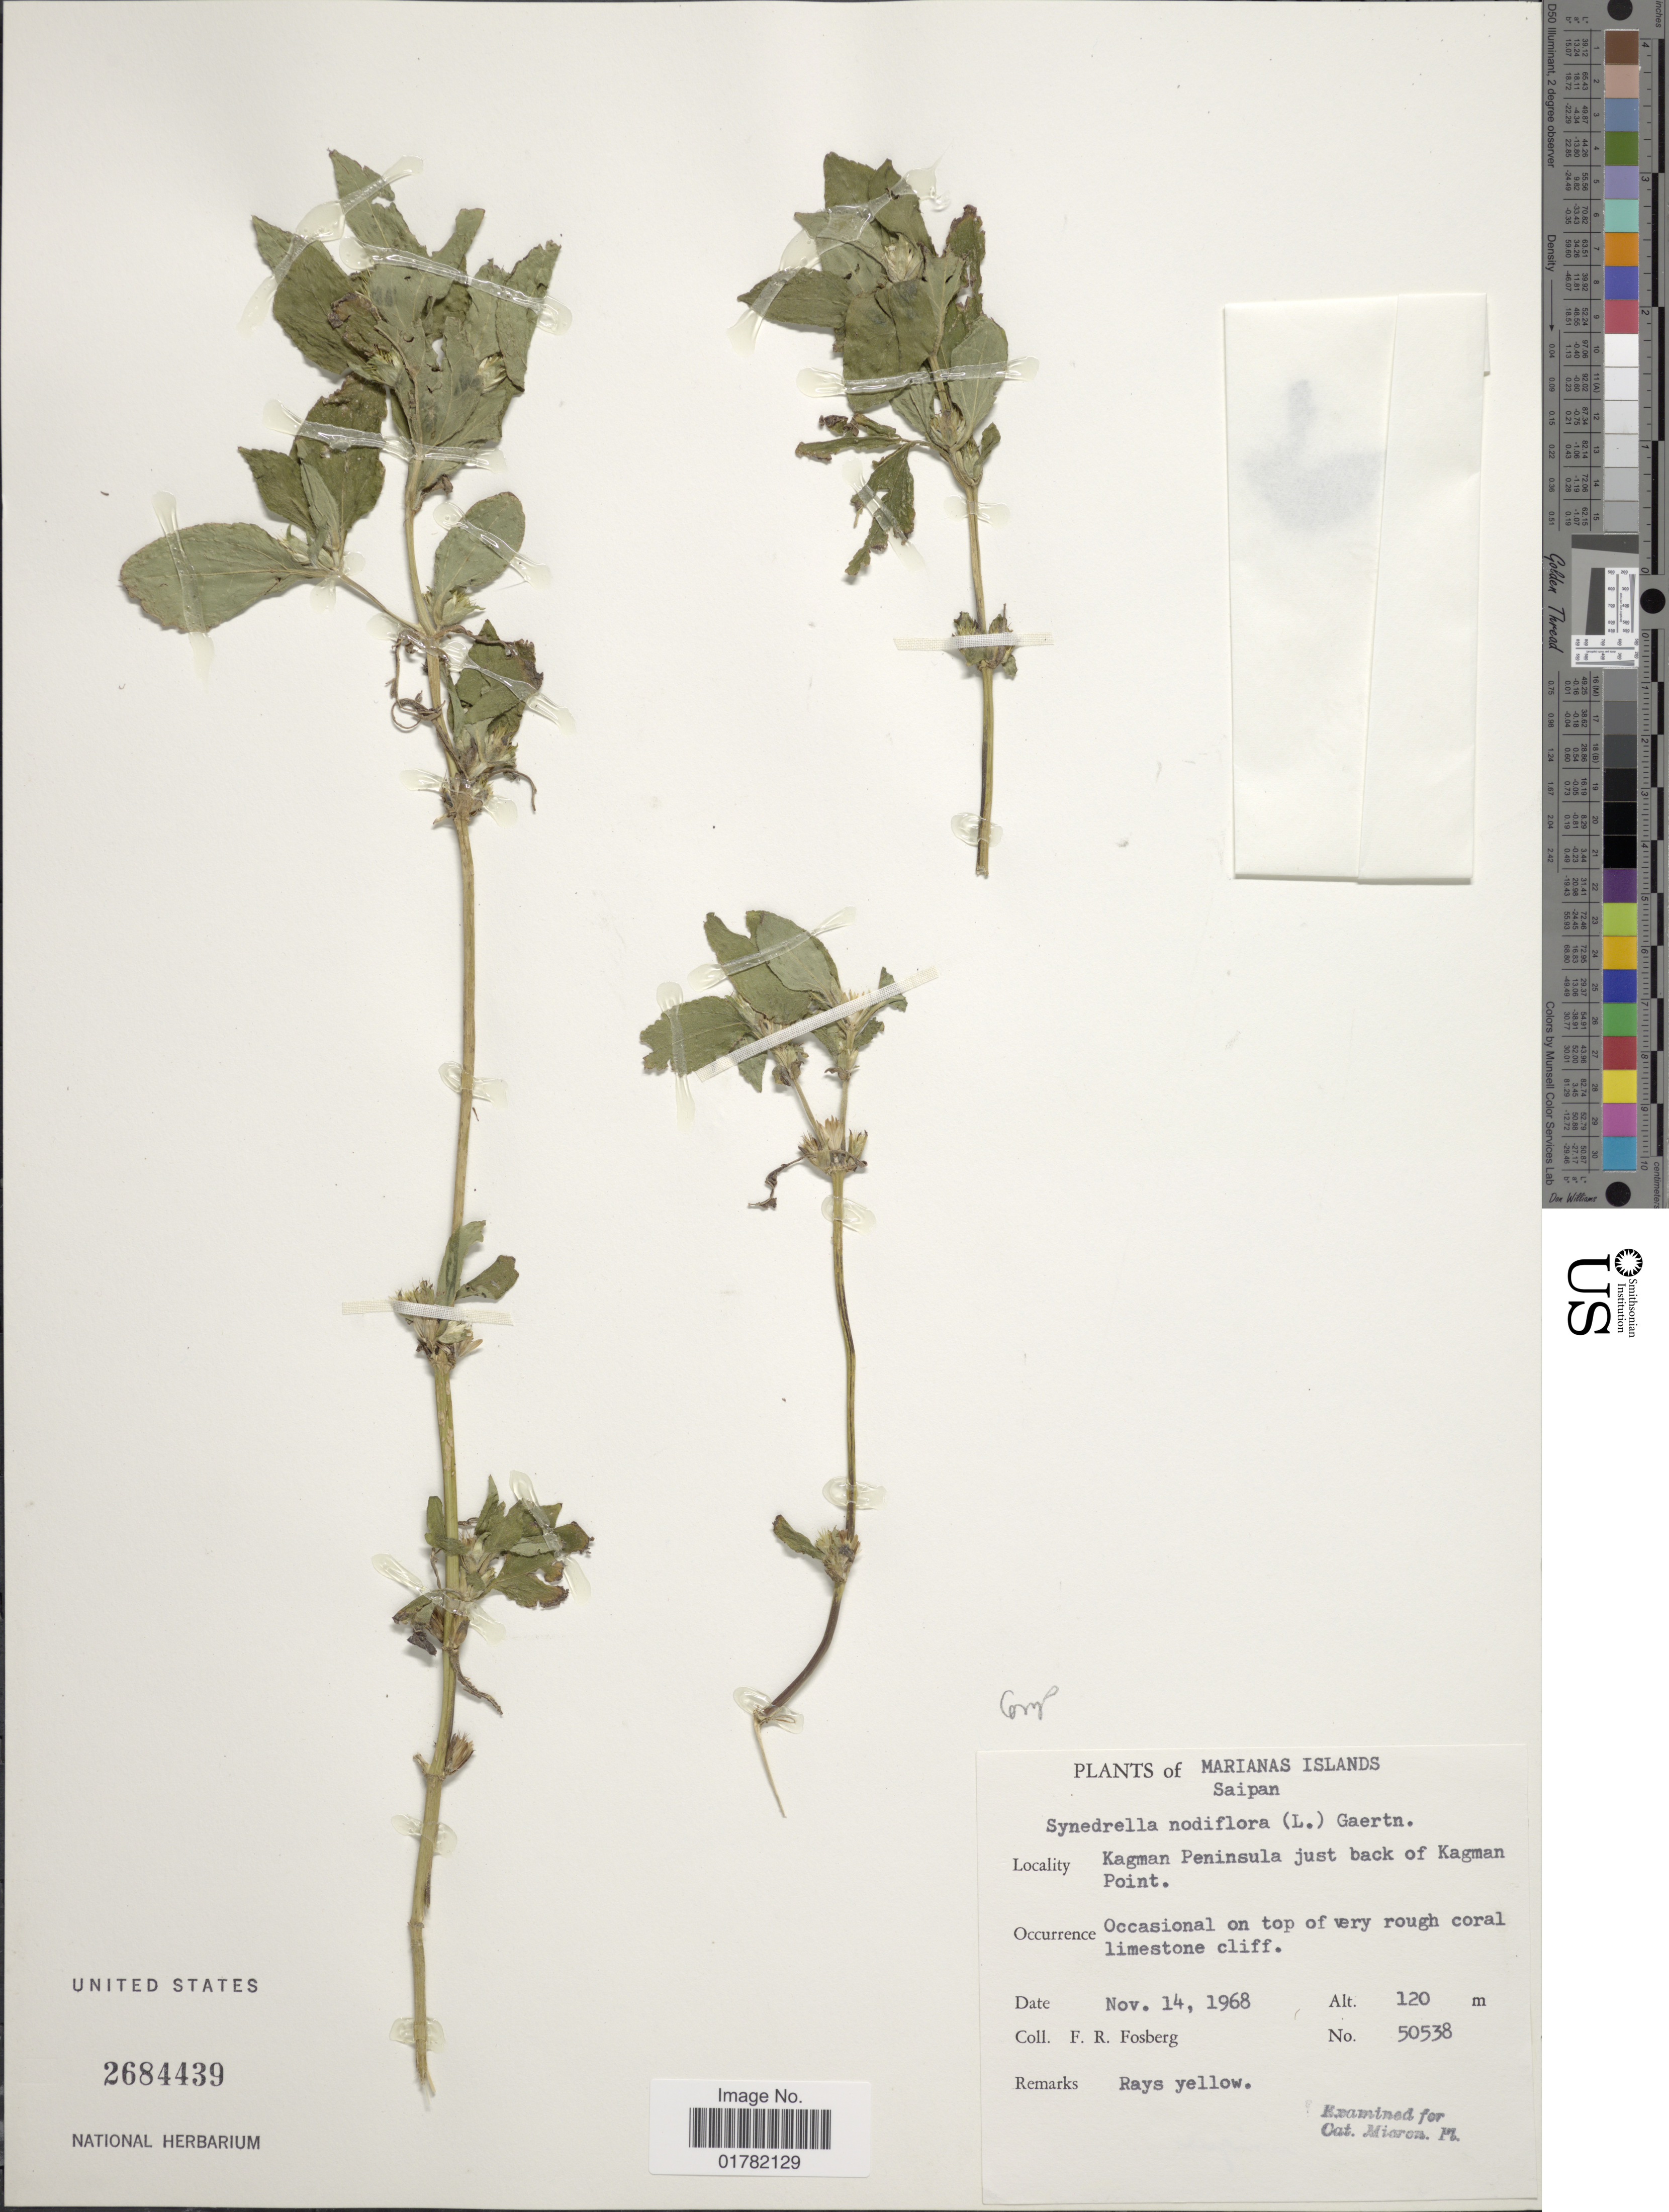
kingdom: Plantae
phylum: Tracheophyta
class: Magnoliopsida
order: Asterales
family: Asteraceae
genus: Synedrella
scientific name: Synedrella nodiflora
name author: (L.) Gaertn.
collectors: F. R. Fosberg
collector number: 50538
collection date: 1968-11-14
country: Northern Mariana Islands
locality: Marian Islands, Saipan, Kagman Peninsula just back of Kagman Point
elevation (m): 120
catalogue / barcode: US 2684439